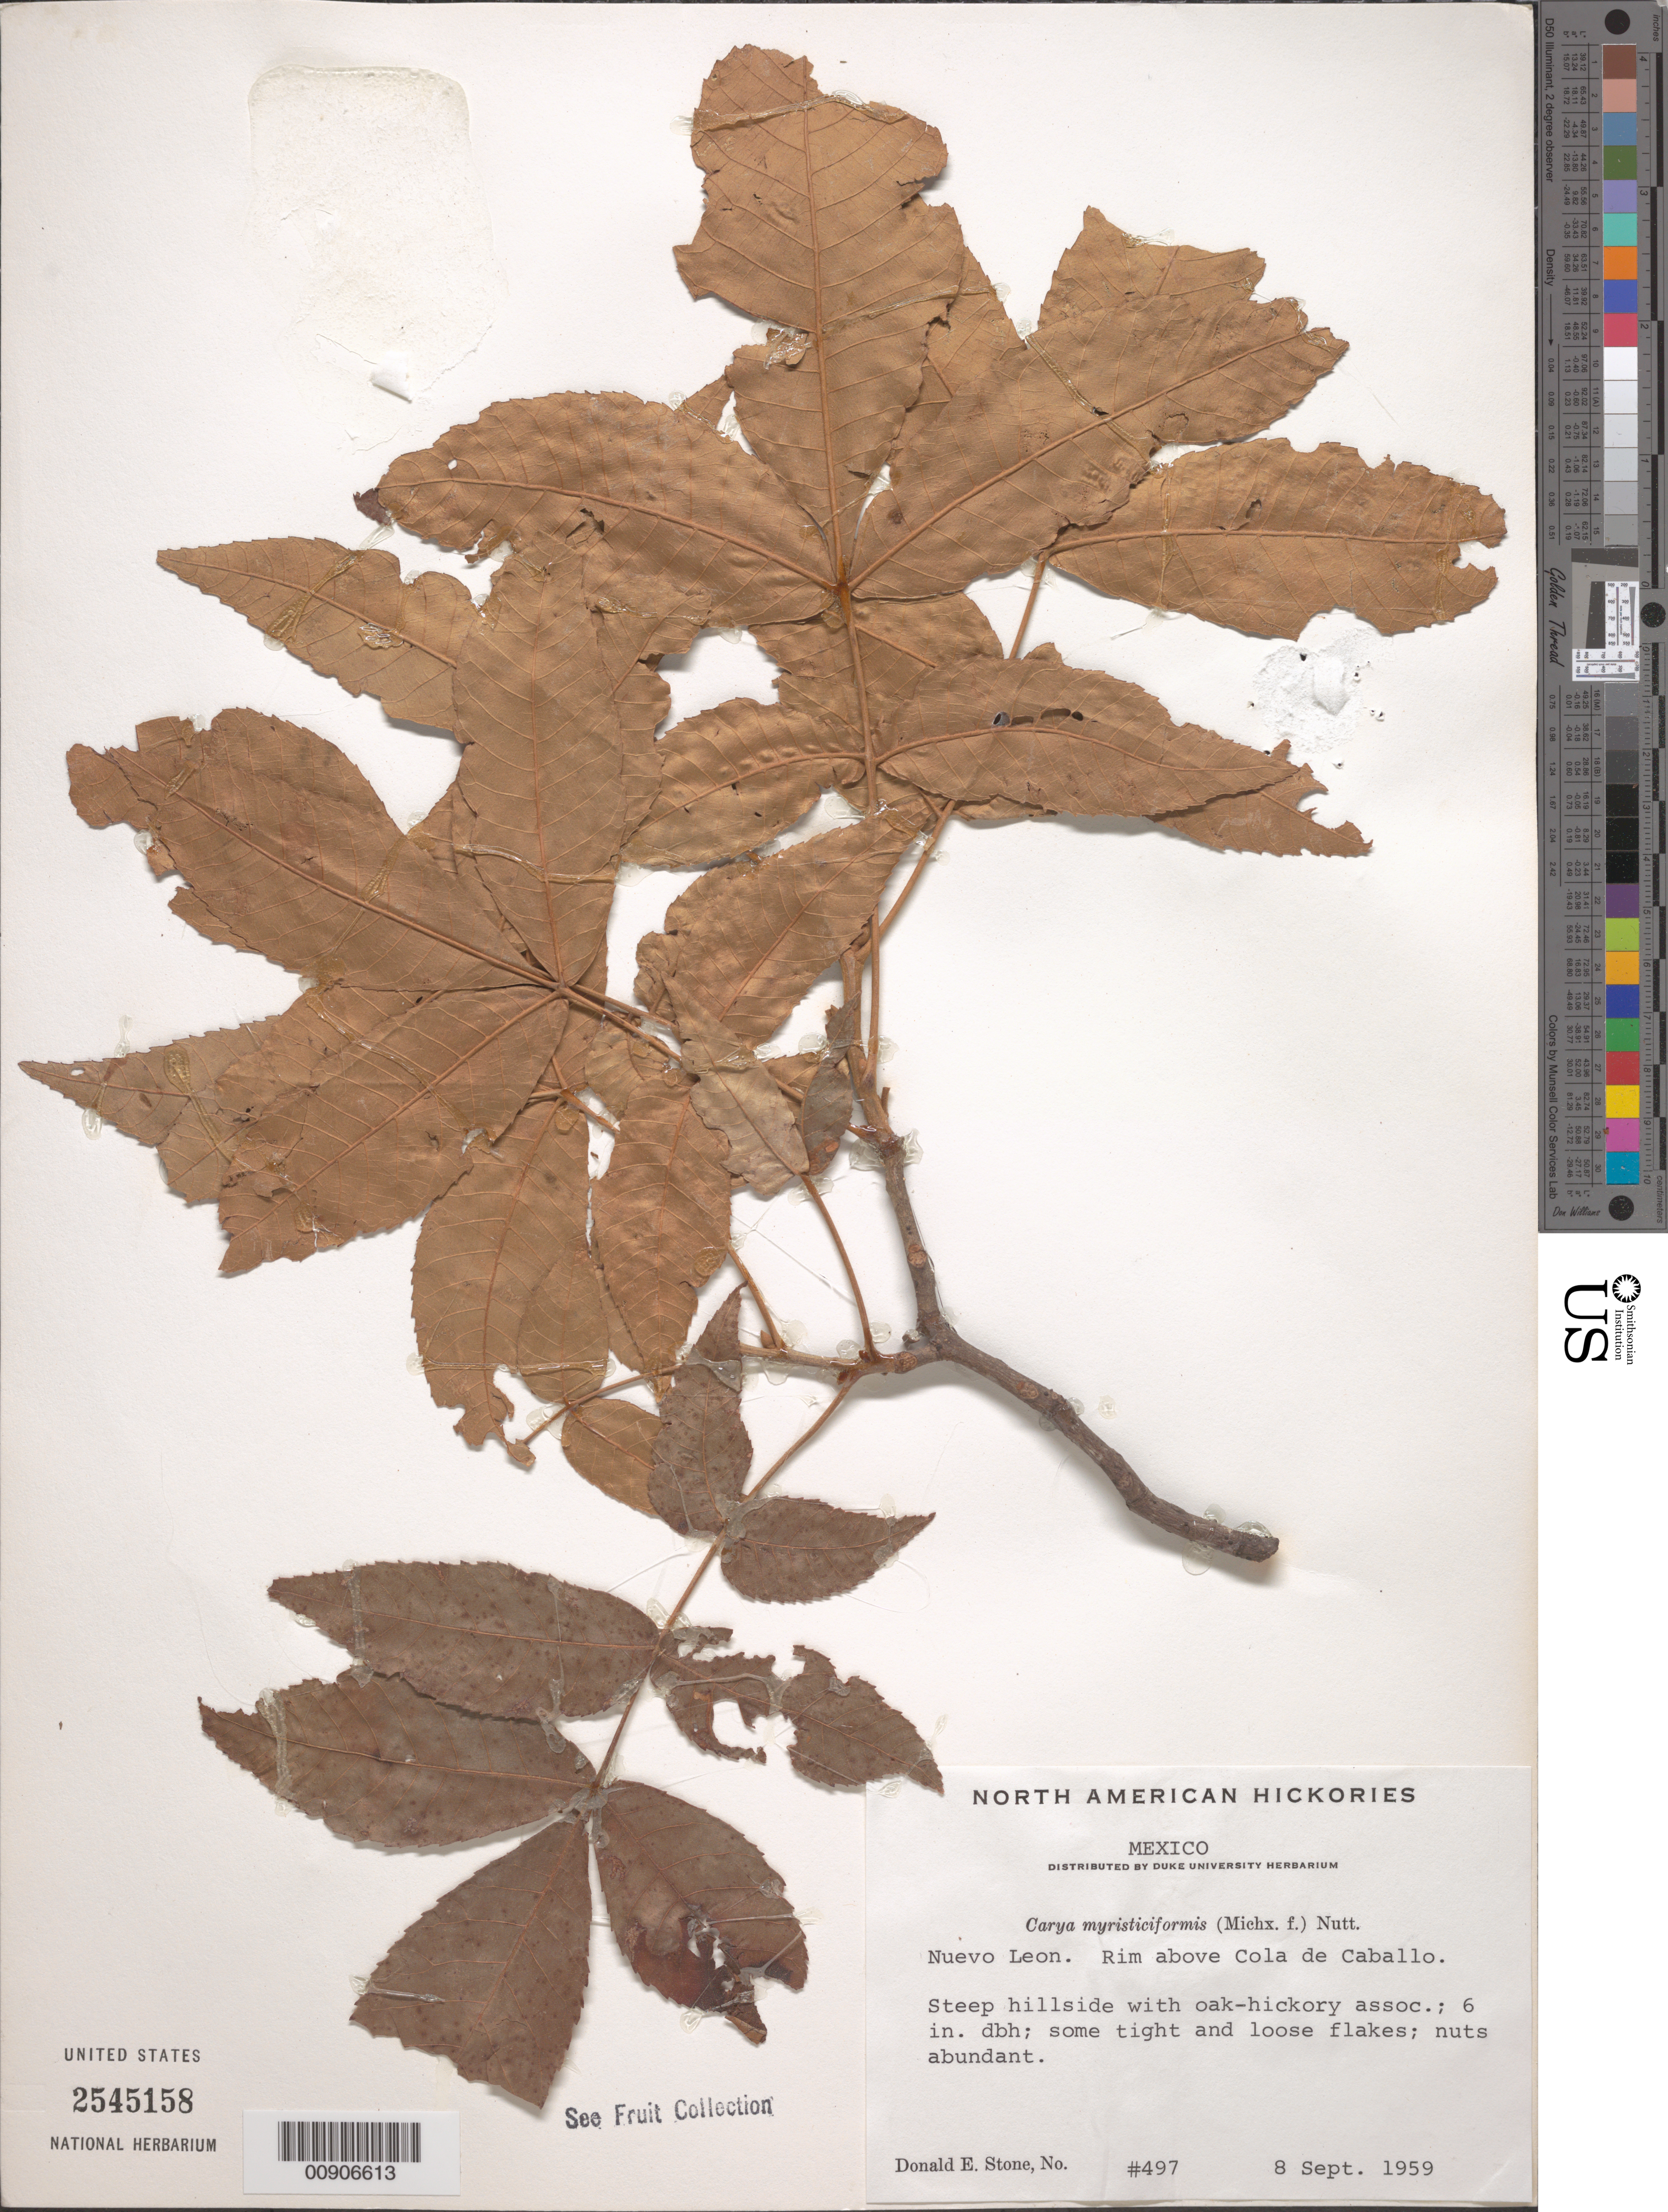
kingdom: Plantae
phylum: Tracheophyta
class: Magnoliopsida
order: Fagales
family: Juglandaceae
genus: Carya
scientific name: Carya myristiciformis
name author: (F. Michx.) Nutt.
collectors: D. E. Stone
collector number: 497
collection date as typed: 08 Sep 1959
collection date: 1959-09-08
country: Mexico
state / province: Nuevo León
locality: Nuevo León. Rim above Cola de Caballo.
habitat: Steep hillsides with oak-hickory assoc.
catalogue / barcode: US 2545158